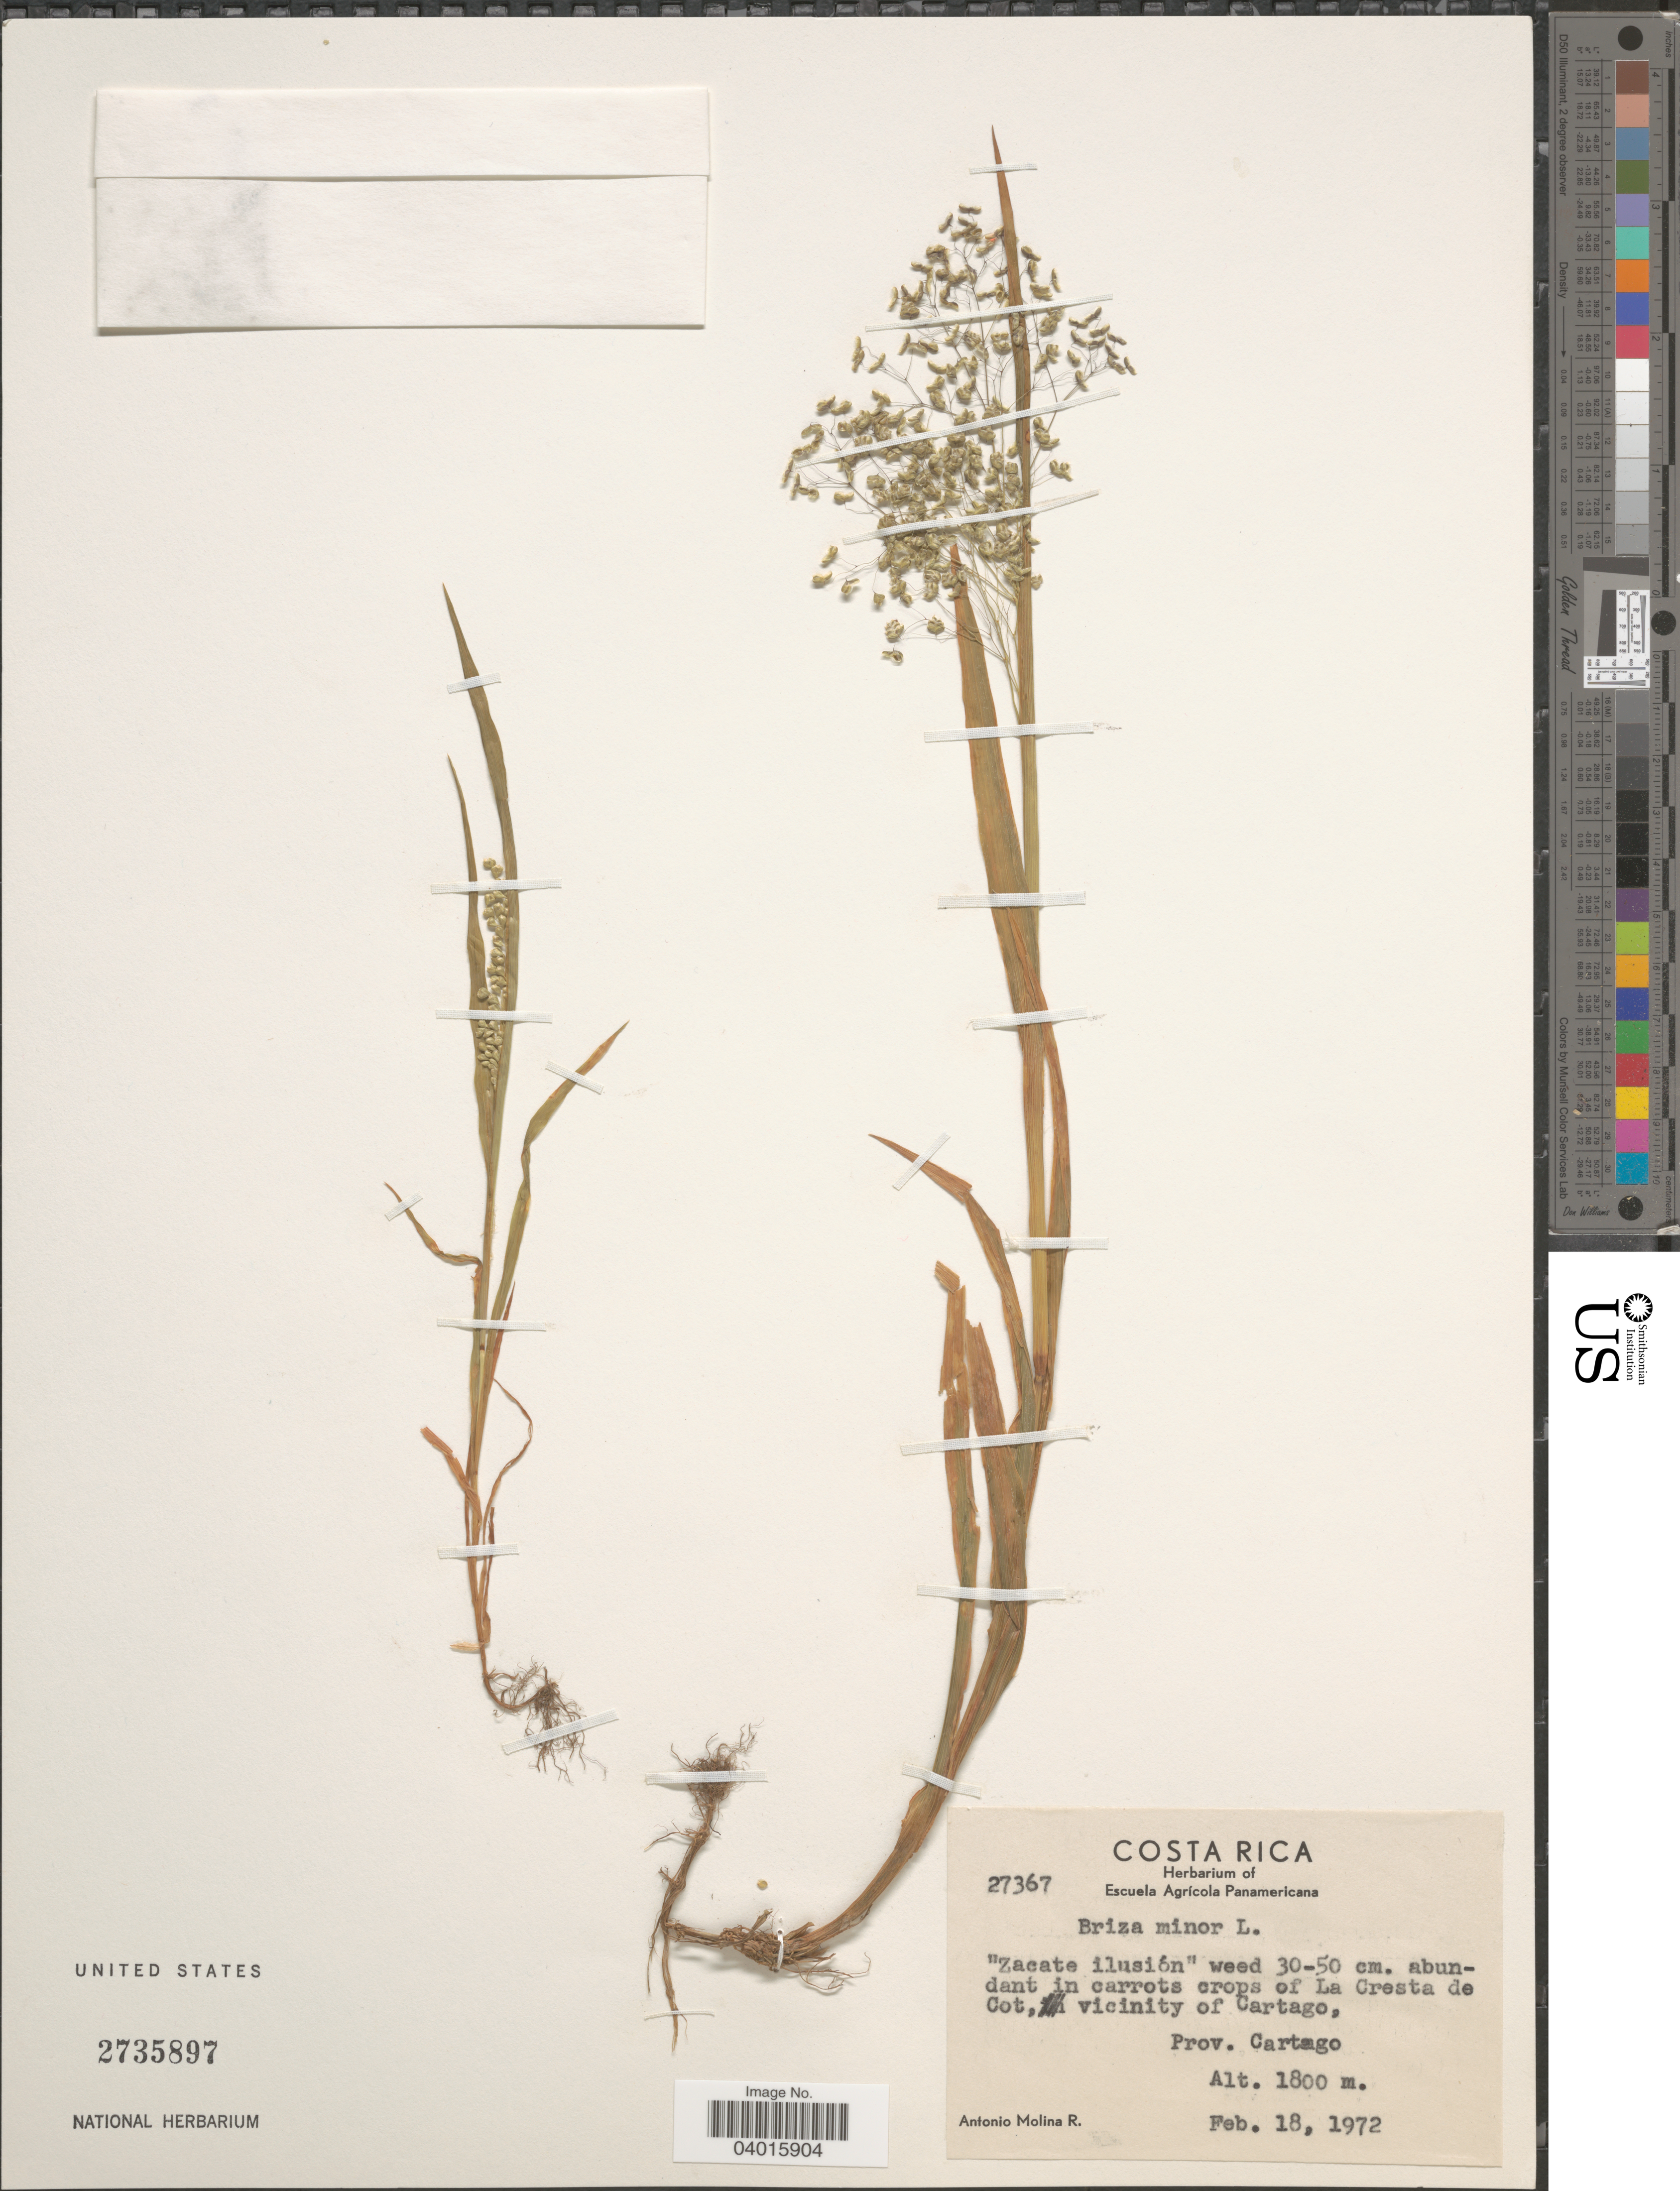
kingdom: Plantae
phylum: Tracheophyta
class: Liliopsida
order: Poales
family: Poaceae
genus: Briza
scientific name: Briza minor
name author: L.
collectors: A. Molina R.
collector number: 27367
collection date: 1972-02-18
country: Costa Rica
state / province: Cartago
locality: In carrots crops of La Cresta de Cot, vicinity of Cartago.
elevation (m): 1800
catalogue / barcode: US 2735897